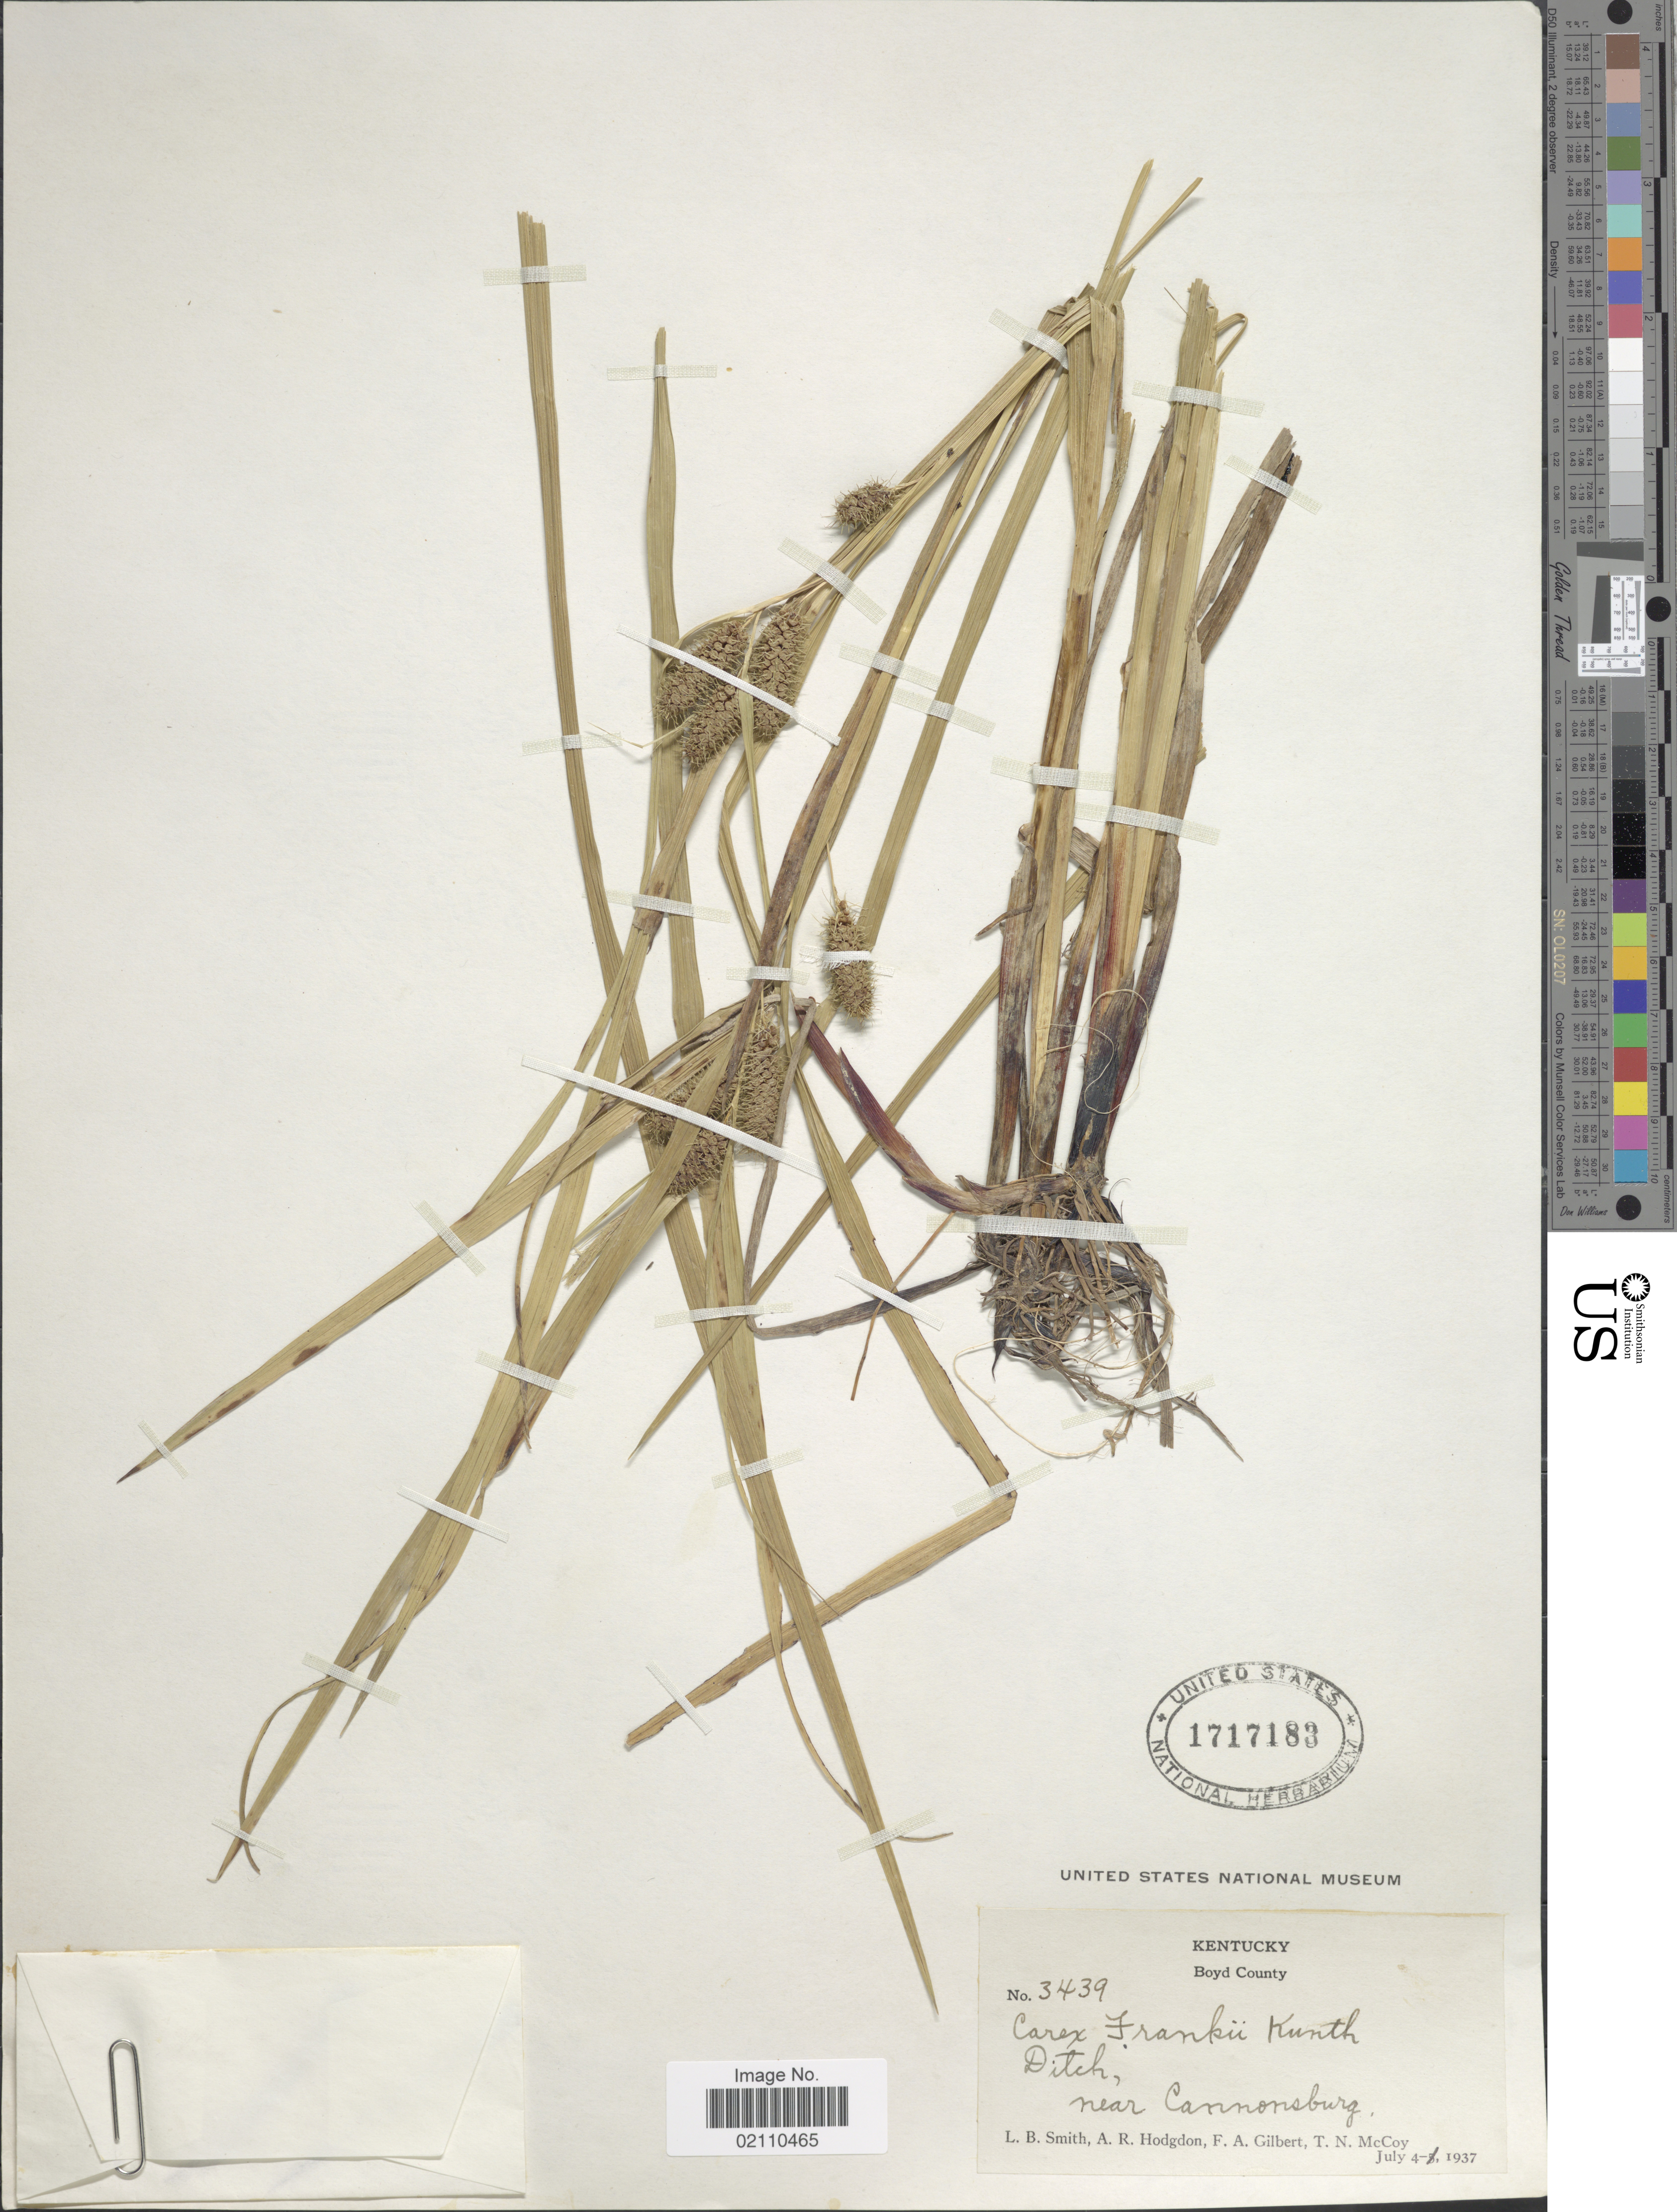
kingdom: Plantae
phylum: Tracheophyta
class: Liliopsida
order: Poales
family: Cyperaceae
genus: Carex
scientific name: Carex frankii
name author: Kunth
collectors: L. Smith, A. R. Hodgdon, F. A. Gilbert & T. N. McCoy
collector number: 3439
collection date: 1937-07-04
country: United States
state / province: Kentucky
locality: Boyd County, Ditch near Cannonsburg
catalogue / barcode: US 1717183